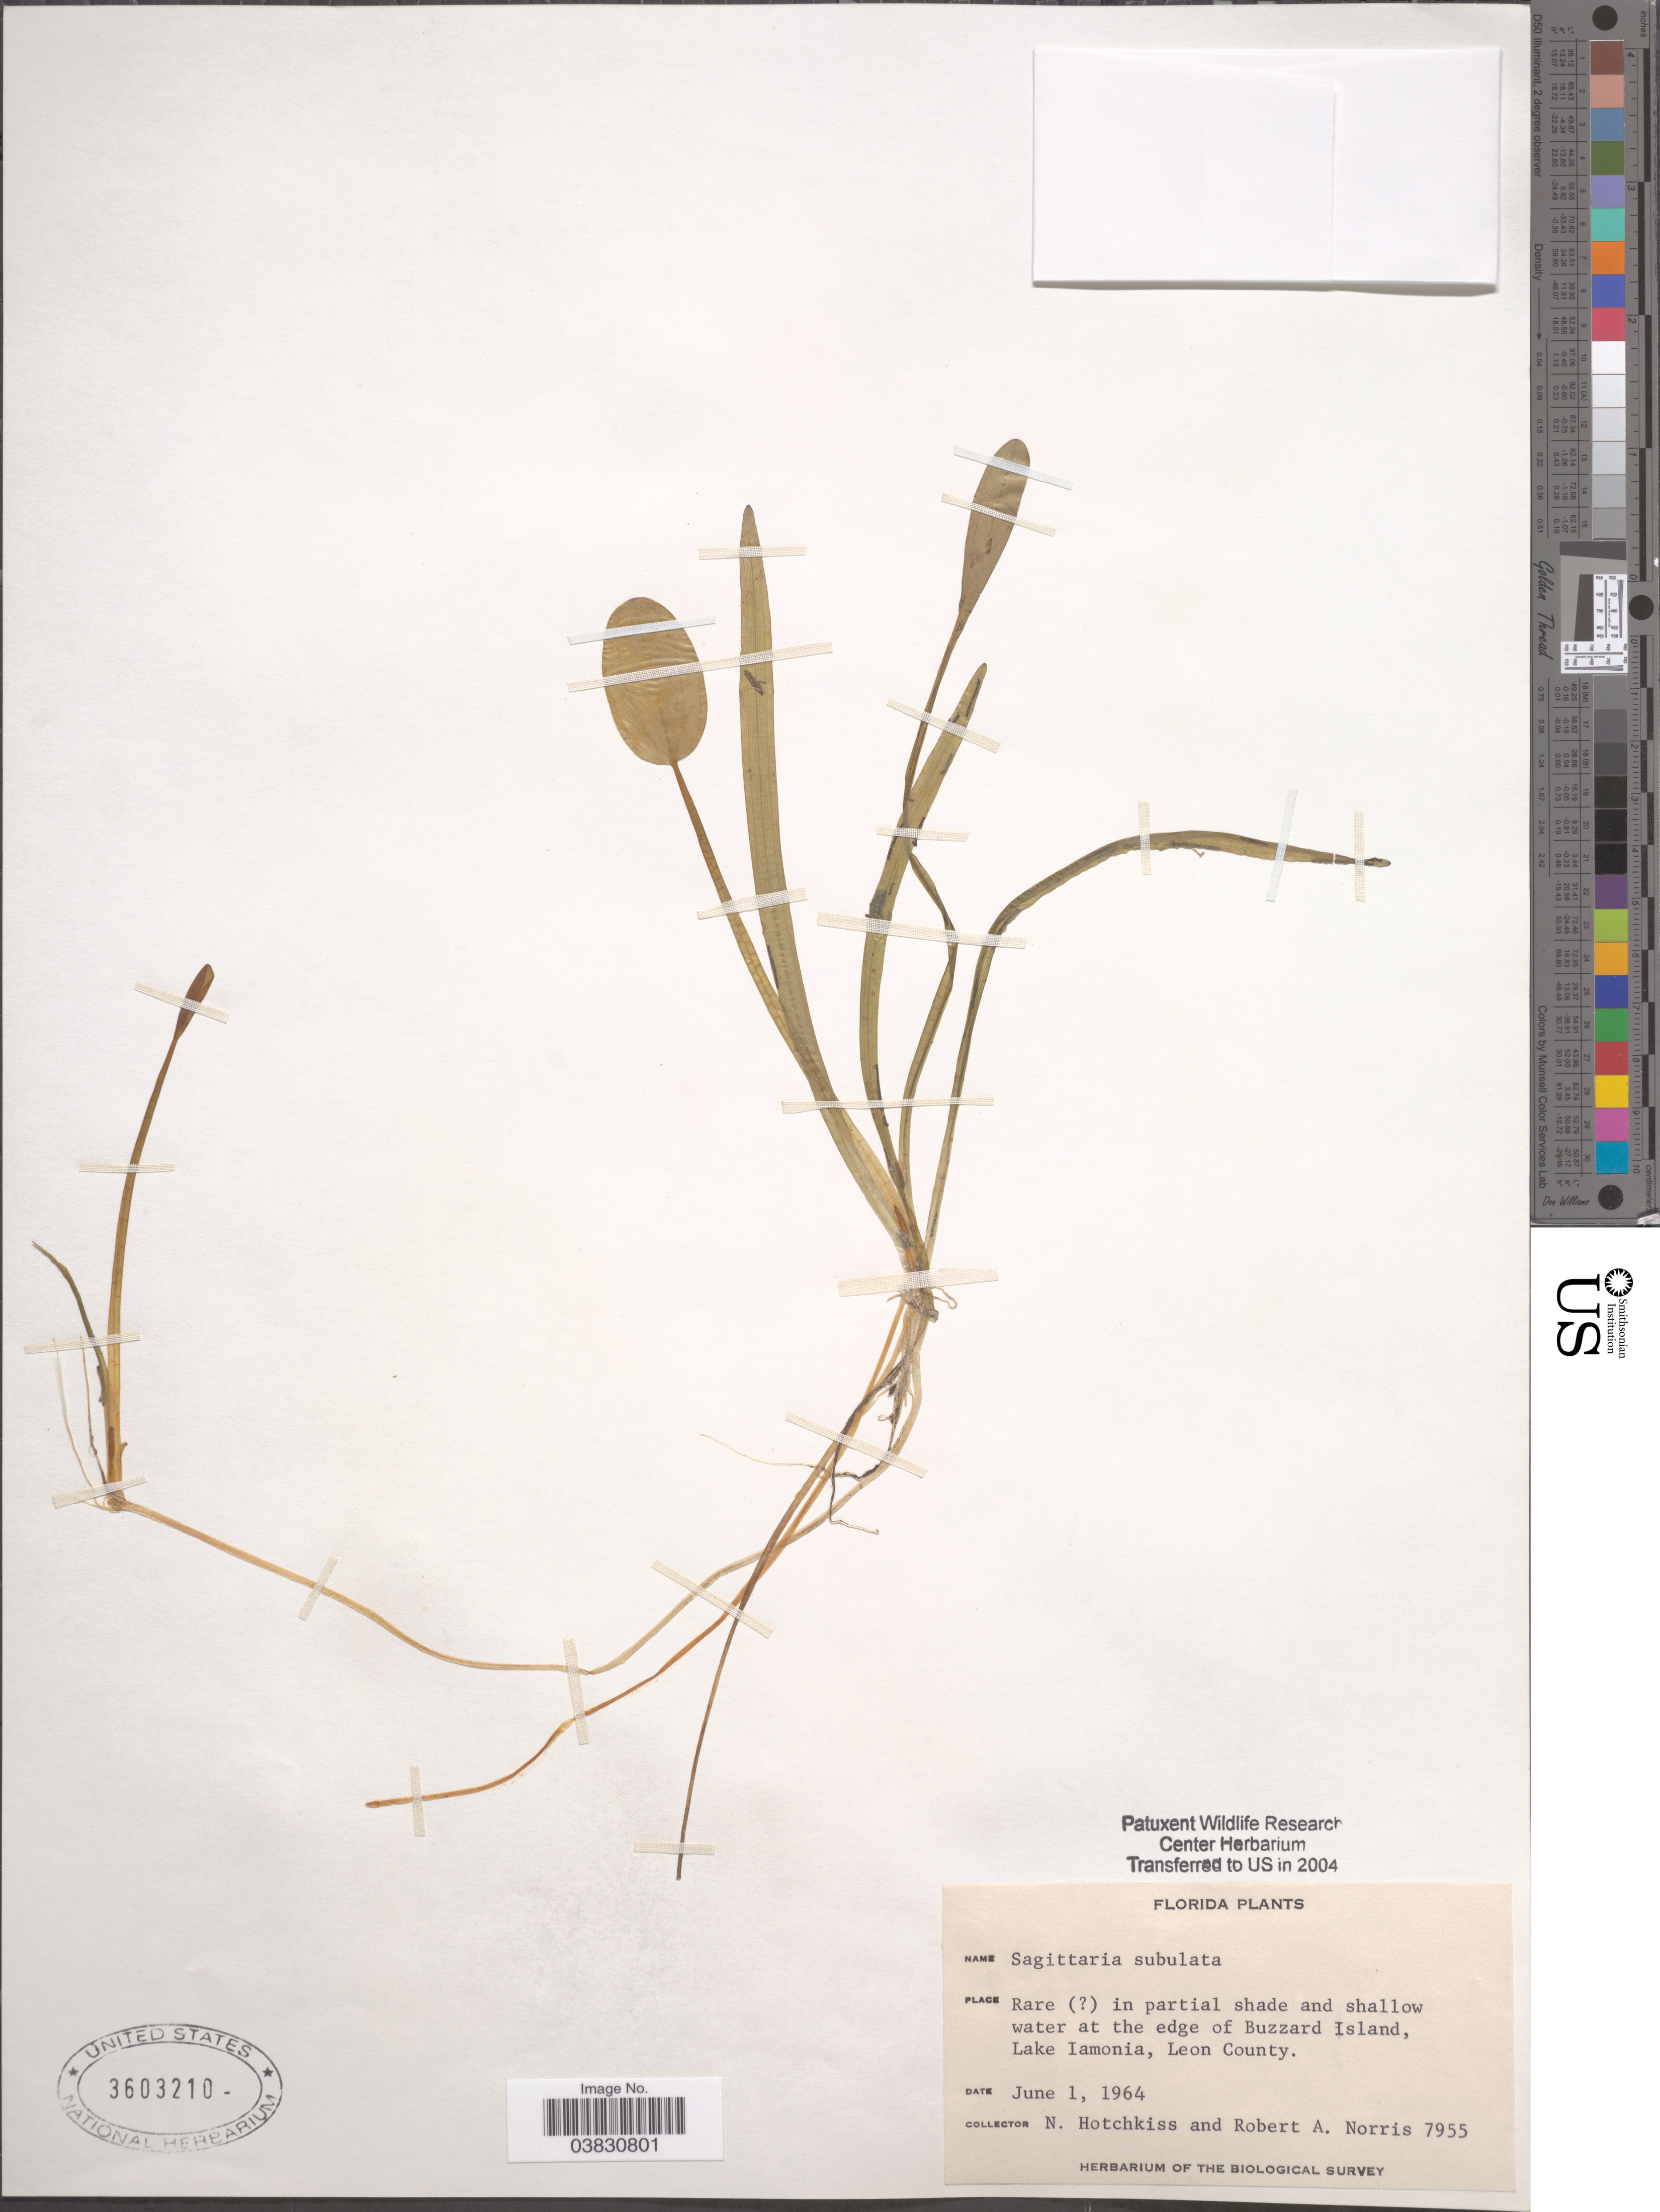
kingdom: Plantae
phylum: Tracheophyta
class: Liliopsida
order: Alismatales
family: Alismataceae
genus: Sagittaria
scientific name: Sagittaria subulata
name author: (L.) Buchenau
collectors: N. Hotchkiss & R. Norris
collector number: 7955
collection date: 1964-06-01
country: United States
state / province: Florida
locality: At the edge of Buzzard Island, Lake Iamonia, Leon County.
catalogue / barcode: US 3603210